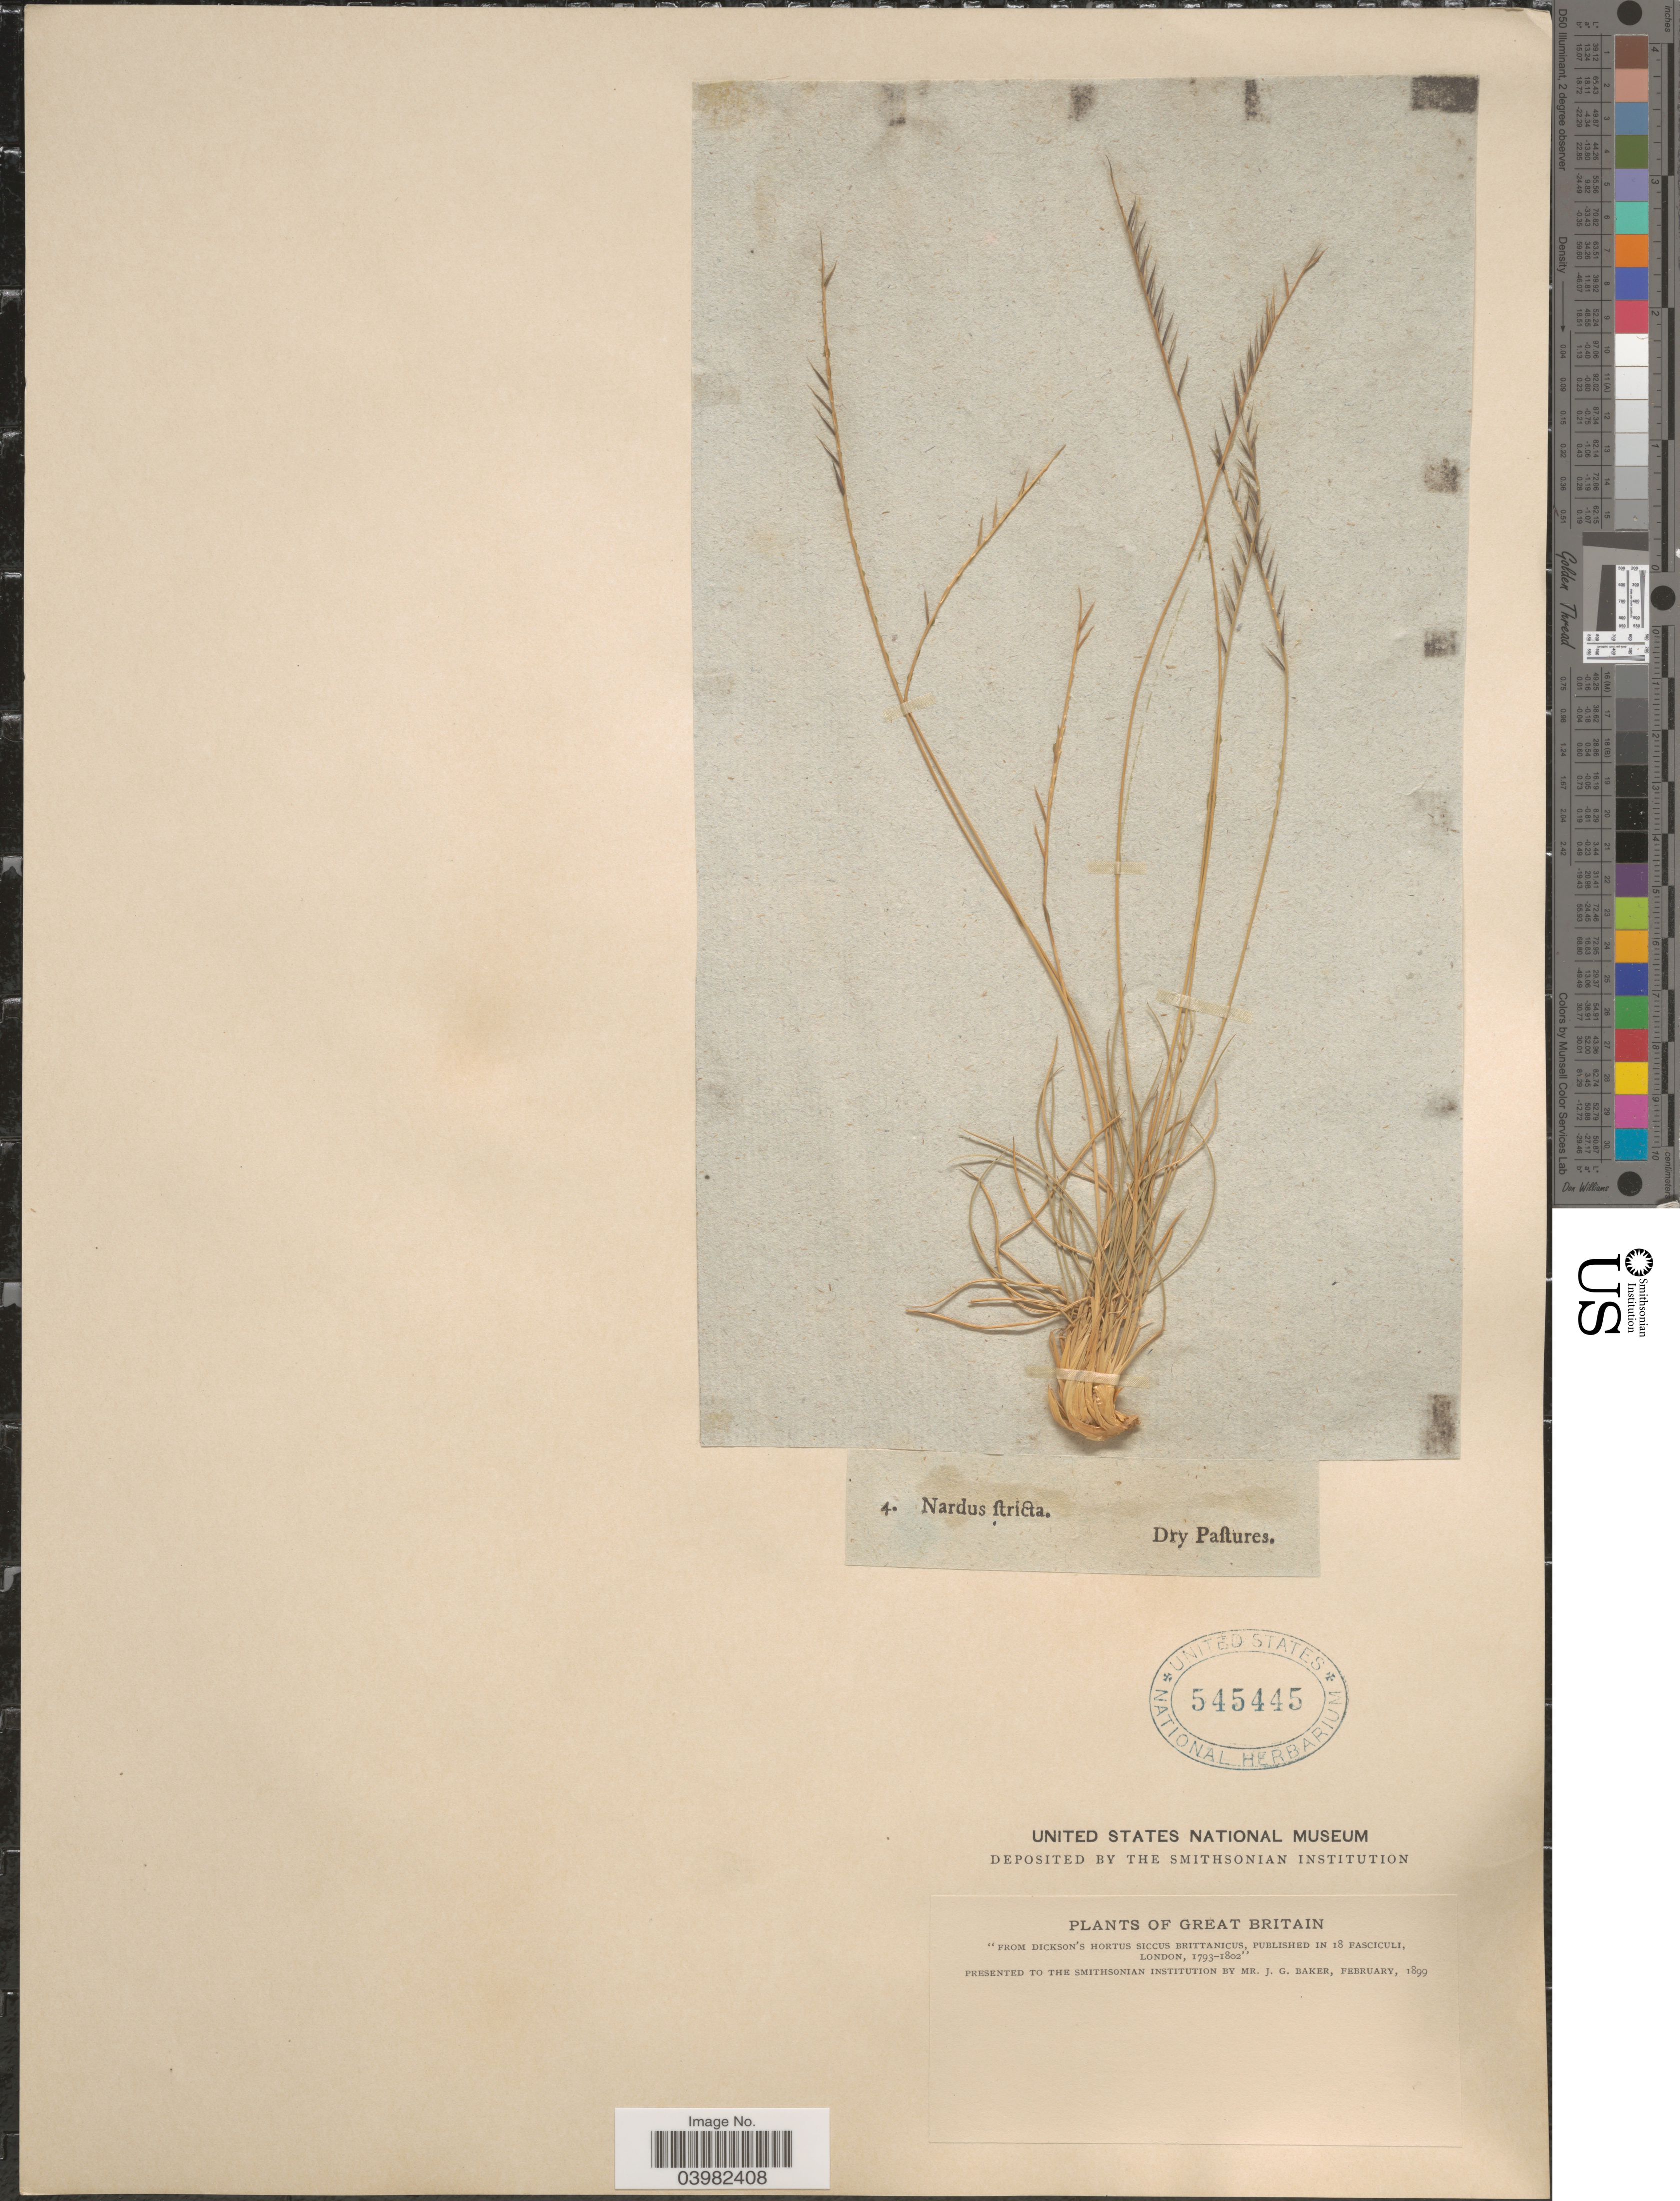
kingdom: Plantae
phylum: Tracheophyta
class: Liliopsida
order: Poales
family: Poaceae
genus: Nardus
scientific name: Nardus stricta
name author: L.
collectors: J. G. Baker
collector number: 4?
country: United Kingdom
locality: Great Britain.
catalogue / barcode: US 545445